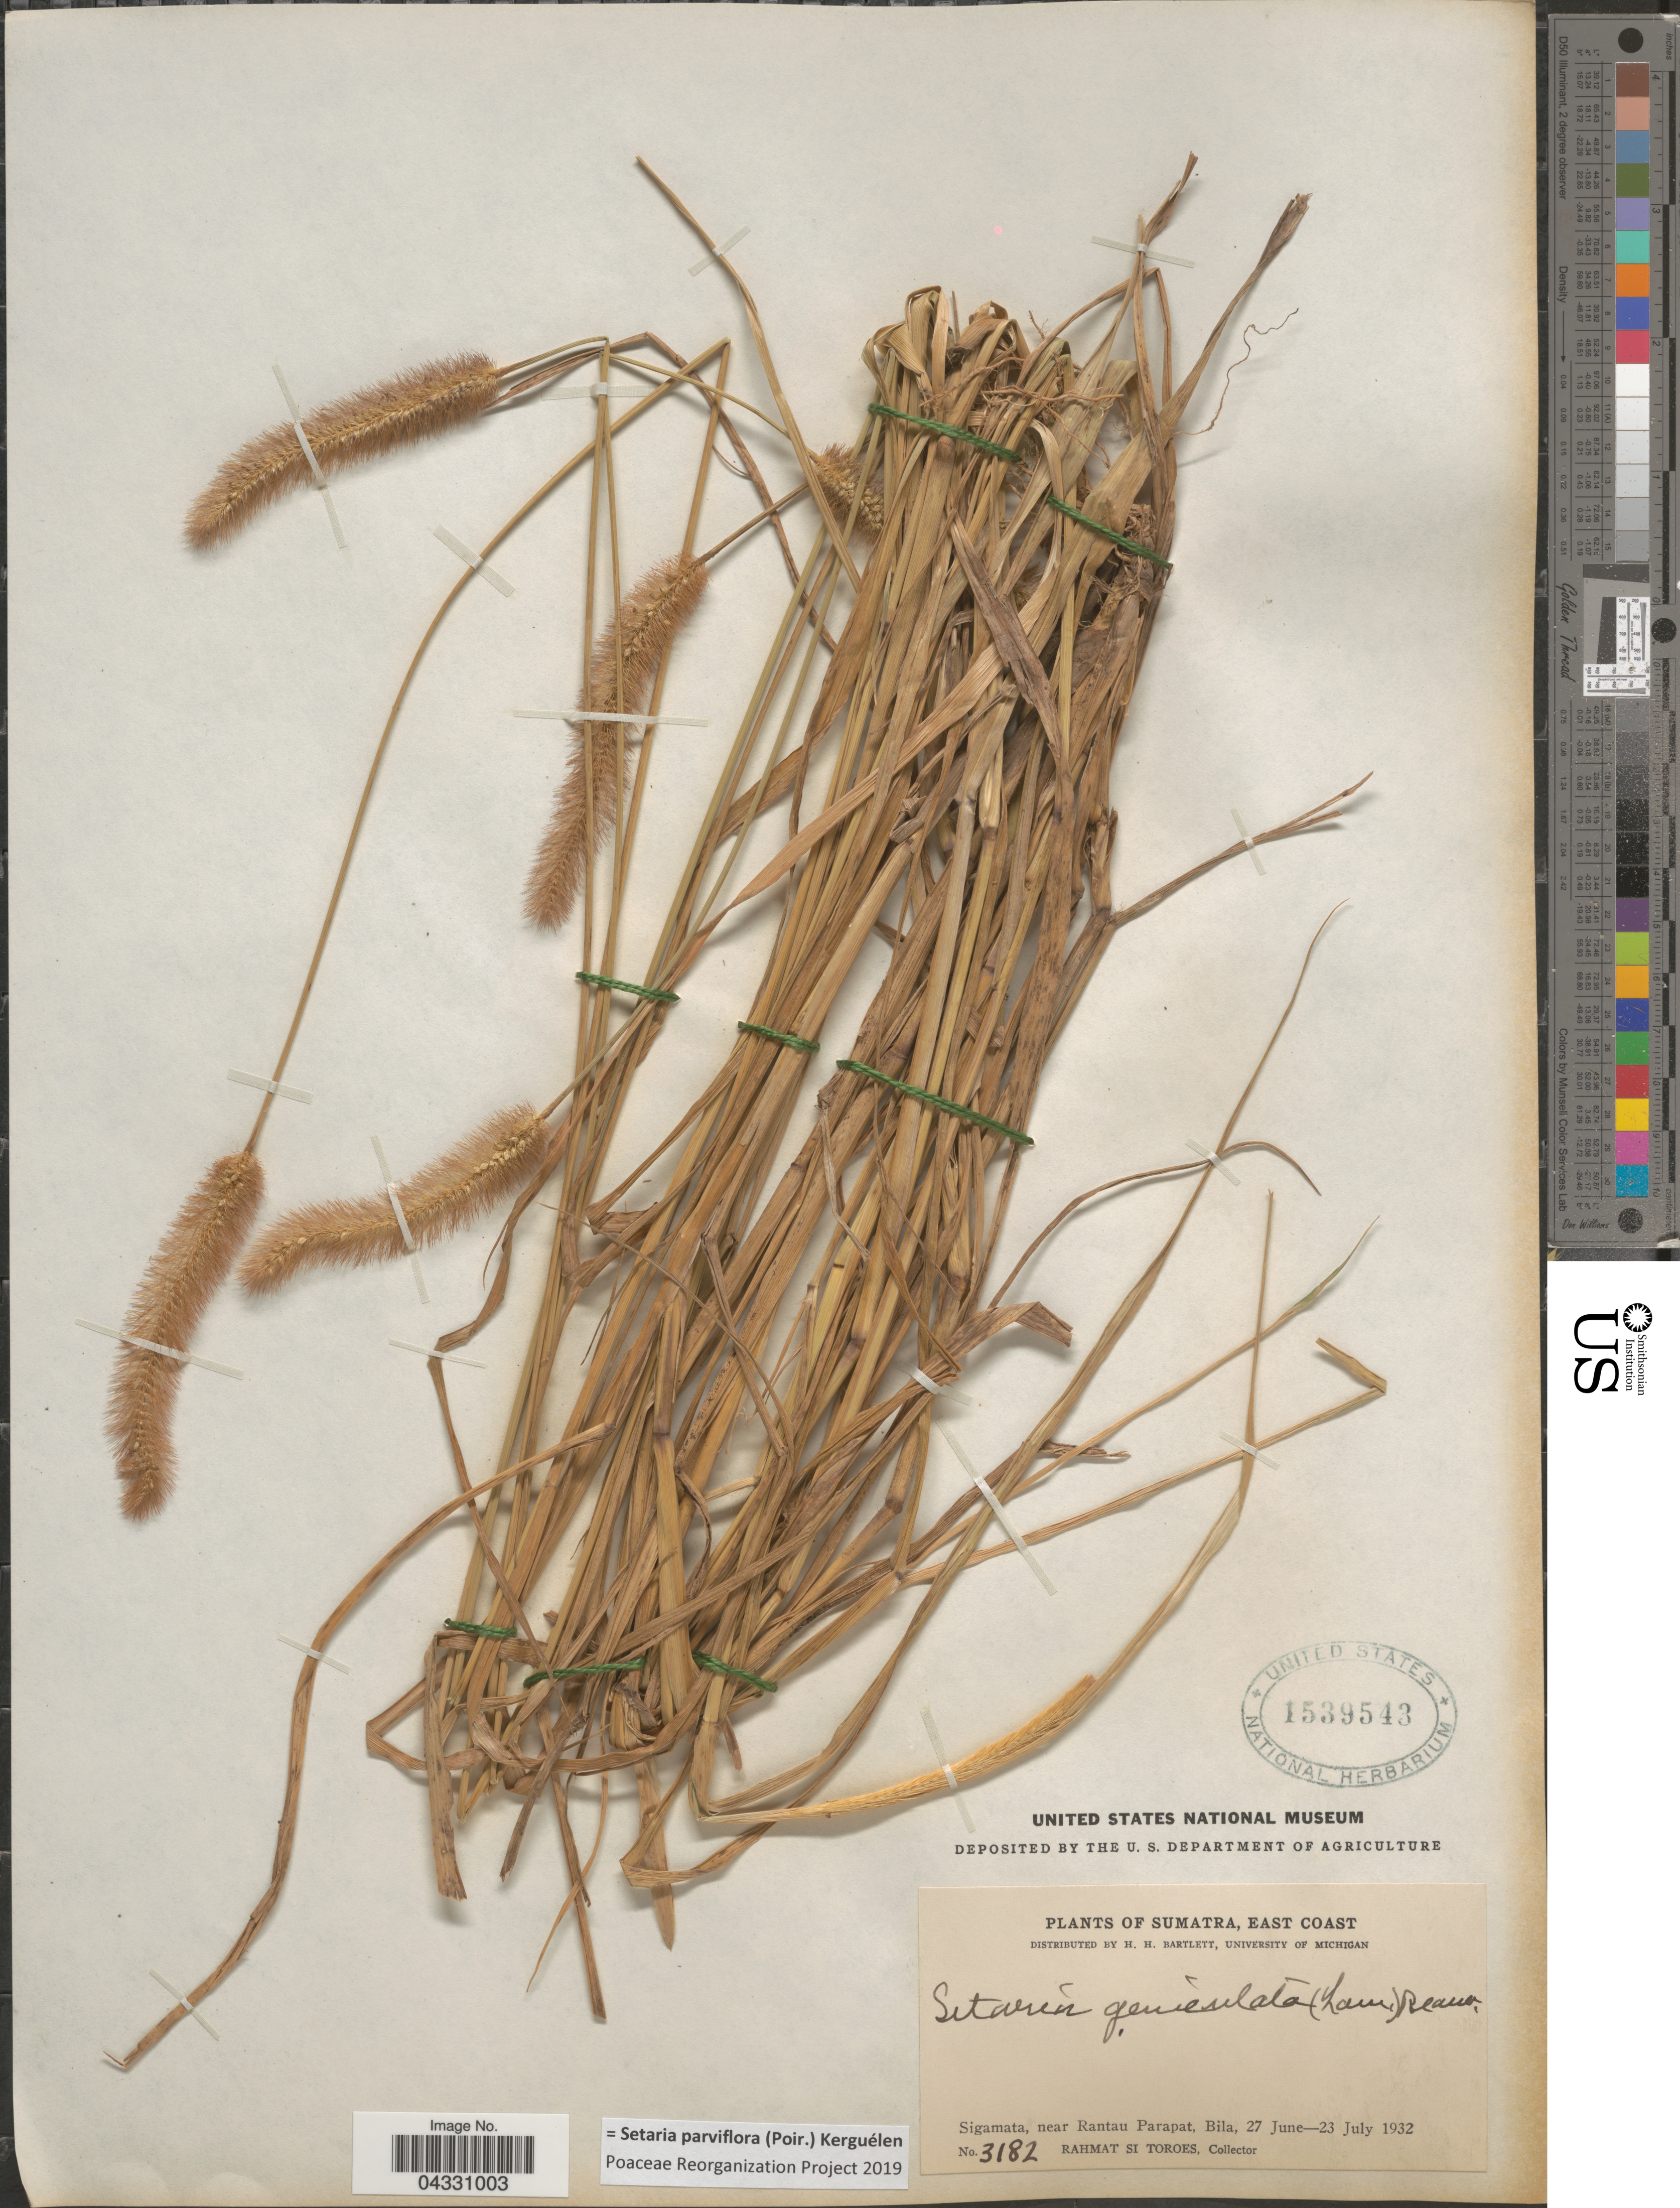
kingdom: Plantae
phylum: Tracheophyta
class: Liliopsida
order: Poales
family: Poaceae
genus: Setaria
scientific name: Setaria parviflora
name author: (Poir.) Kerguélen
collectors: Rahmat Si Boeea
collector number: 3182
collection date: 1932-06-27/1932-07-23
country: Indonesia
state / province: Sumatra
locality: East Coast. Sigamata, near Rantau Parapat, Bila.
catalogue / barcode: US 1539543